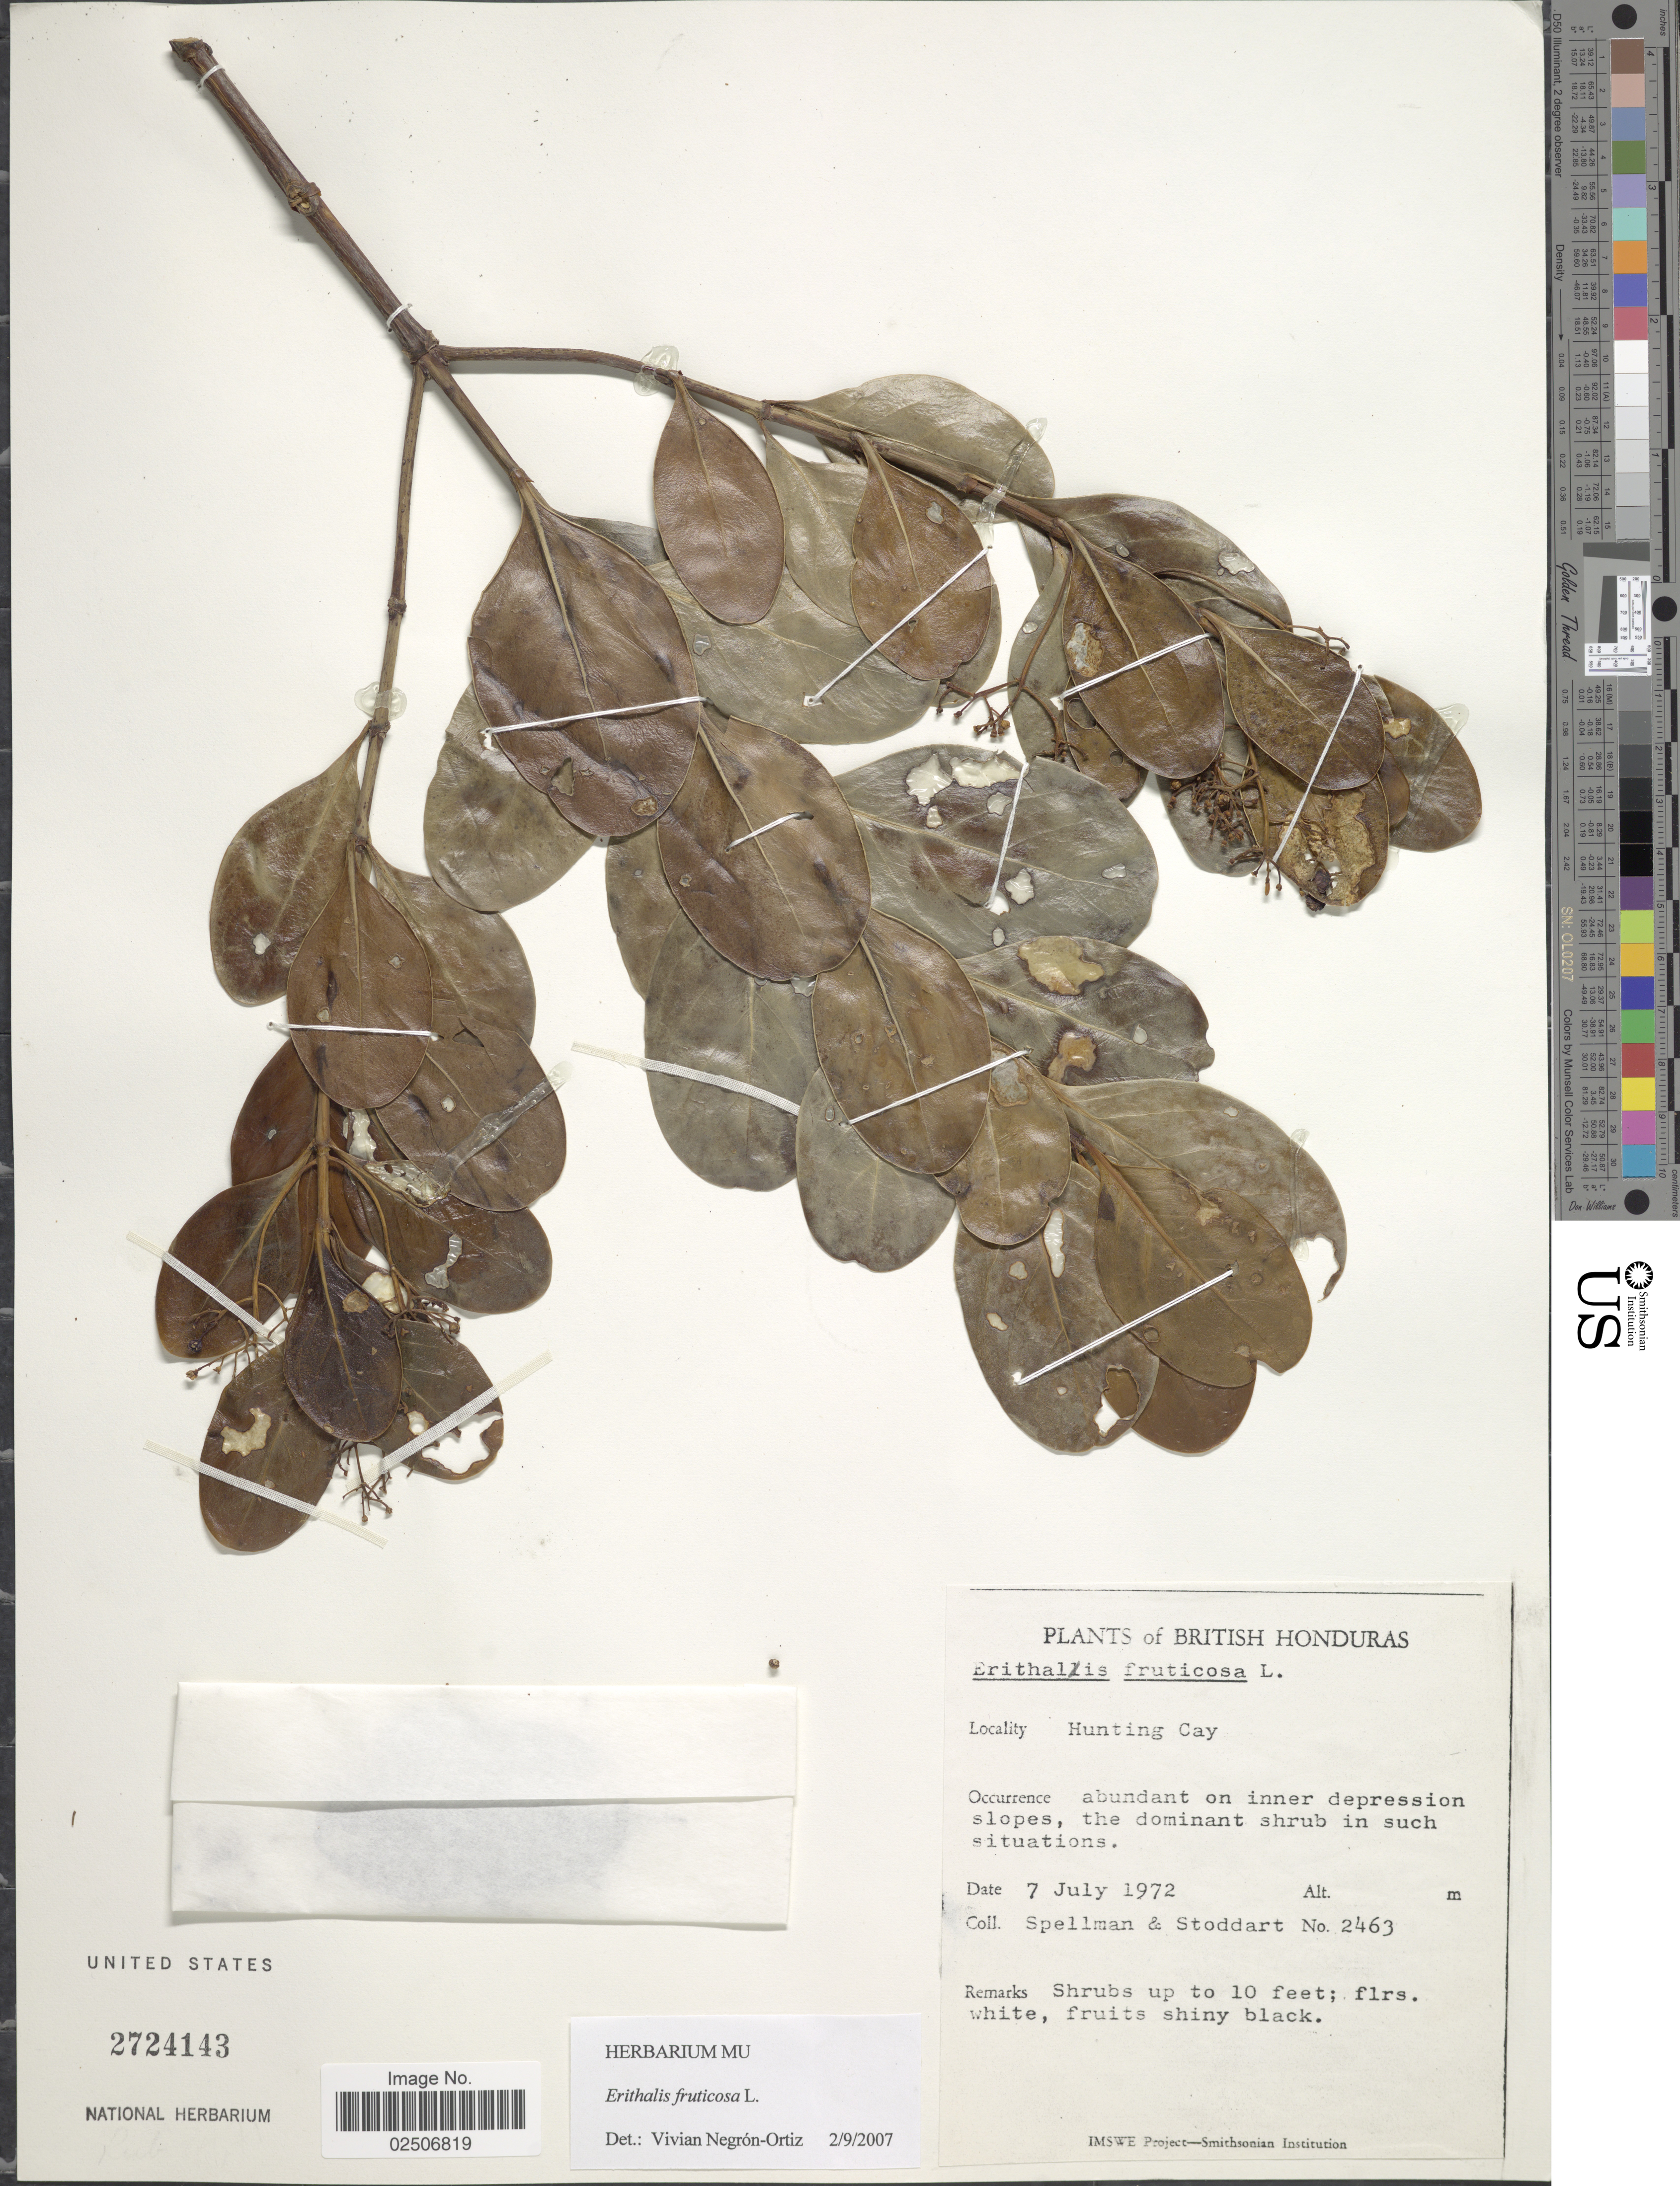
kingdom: Plantae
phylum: Tracheophyta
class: Magnoliopsida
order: Gentianales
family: Rubiaceae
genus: Erithalis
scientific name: Erithalis fruticosa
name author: L.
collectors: Spellman, -- & -. Stoddart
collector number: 2463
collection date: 1972-07-07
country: Belize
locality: British Honduras, Hunting Cay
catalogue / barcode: US 2724143